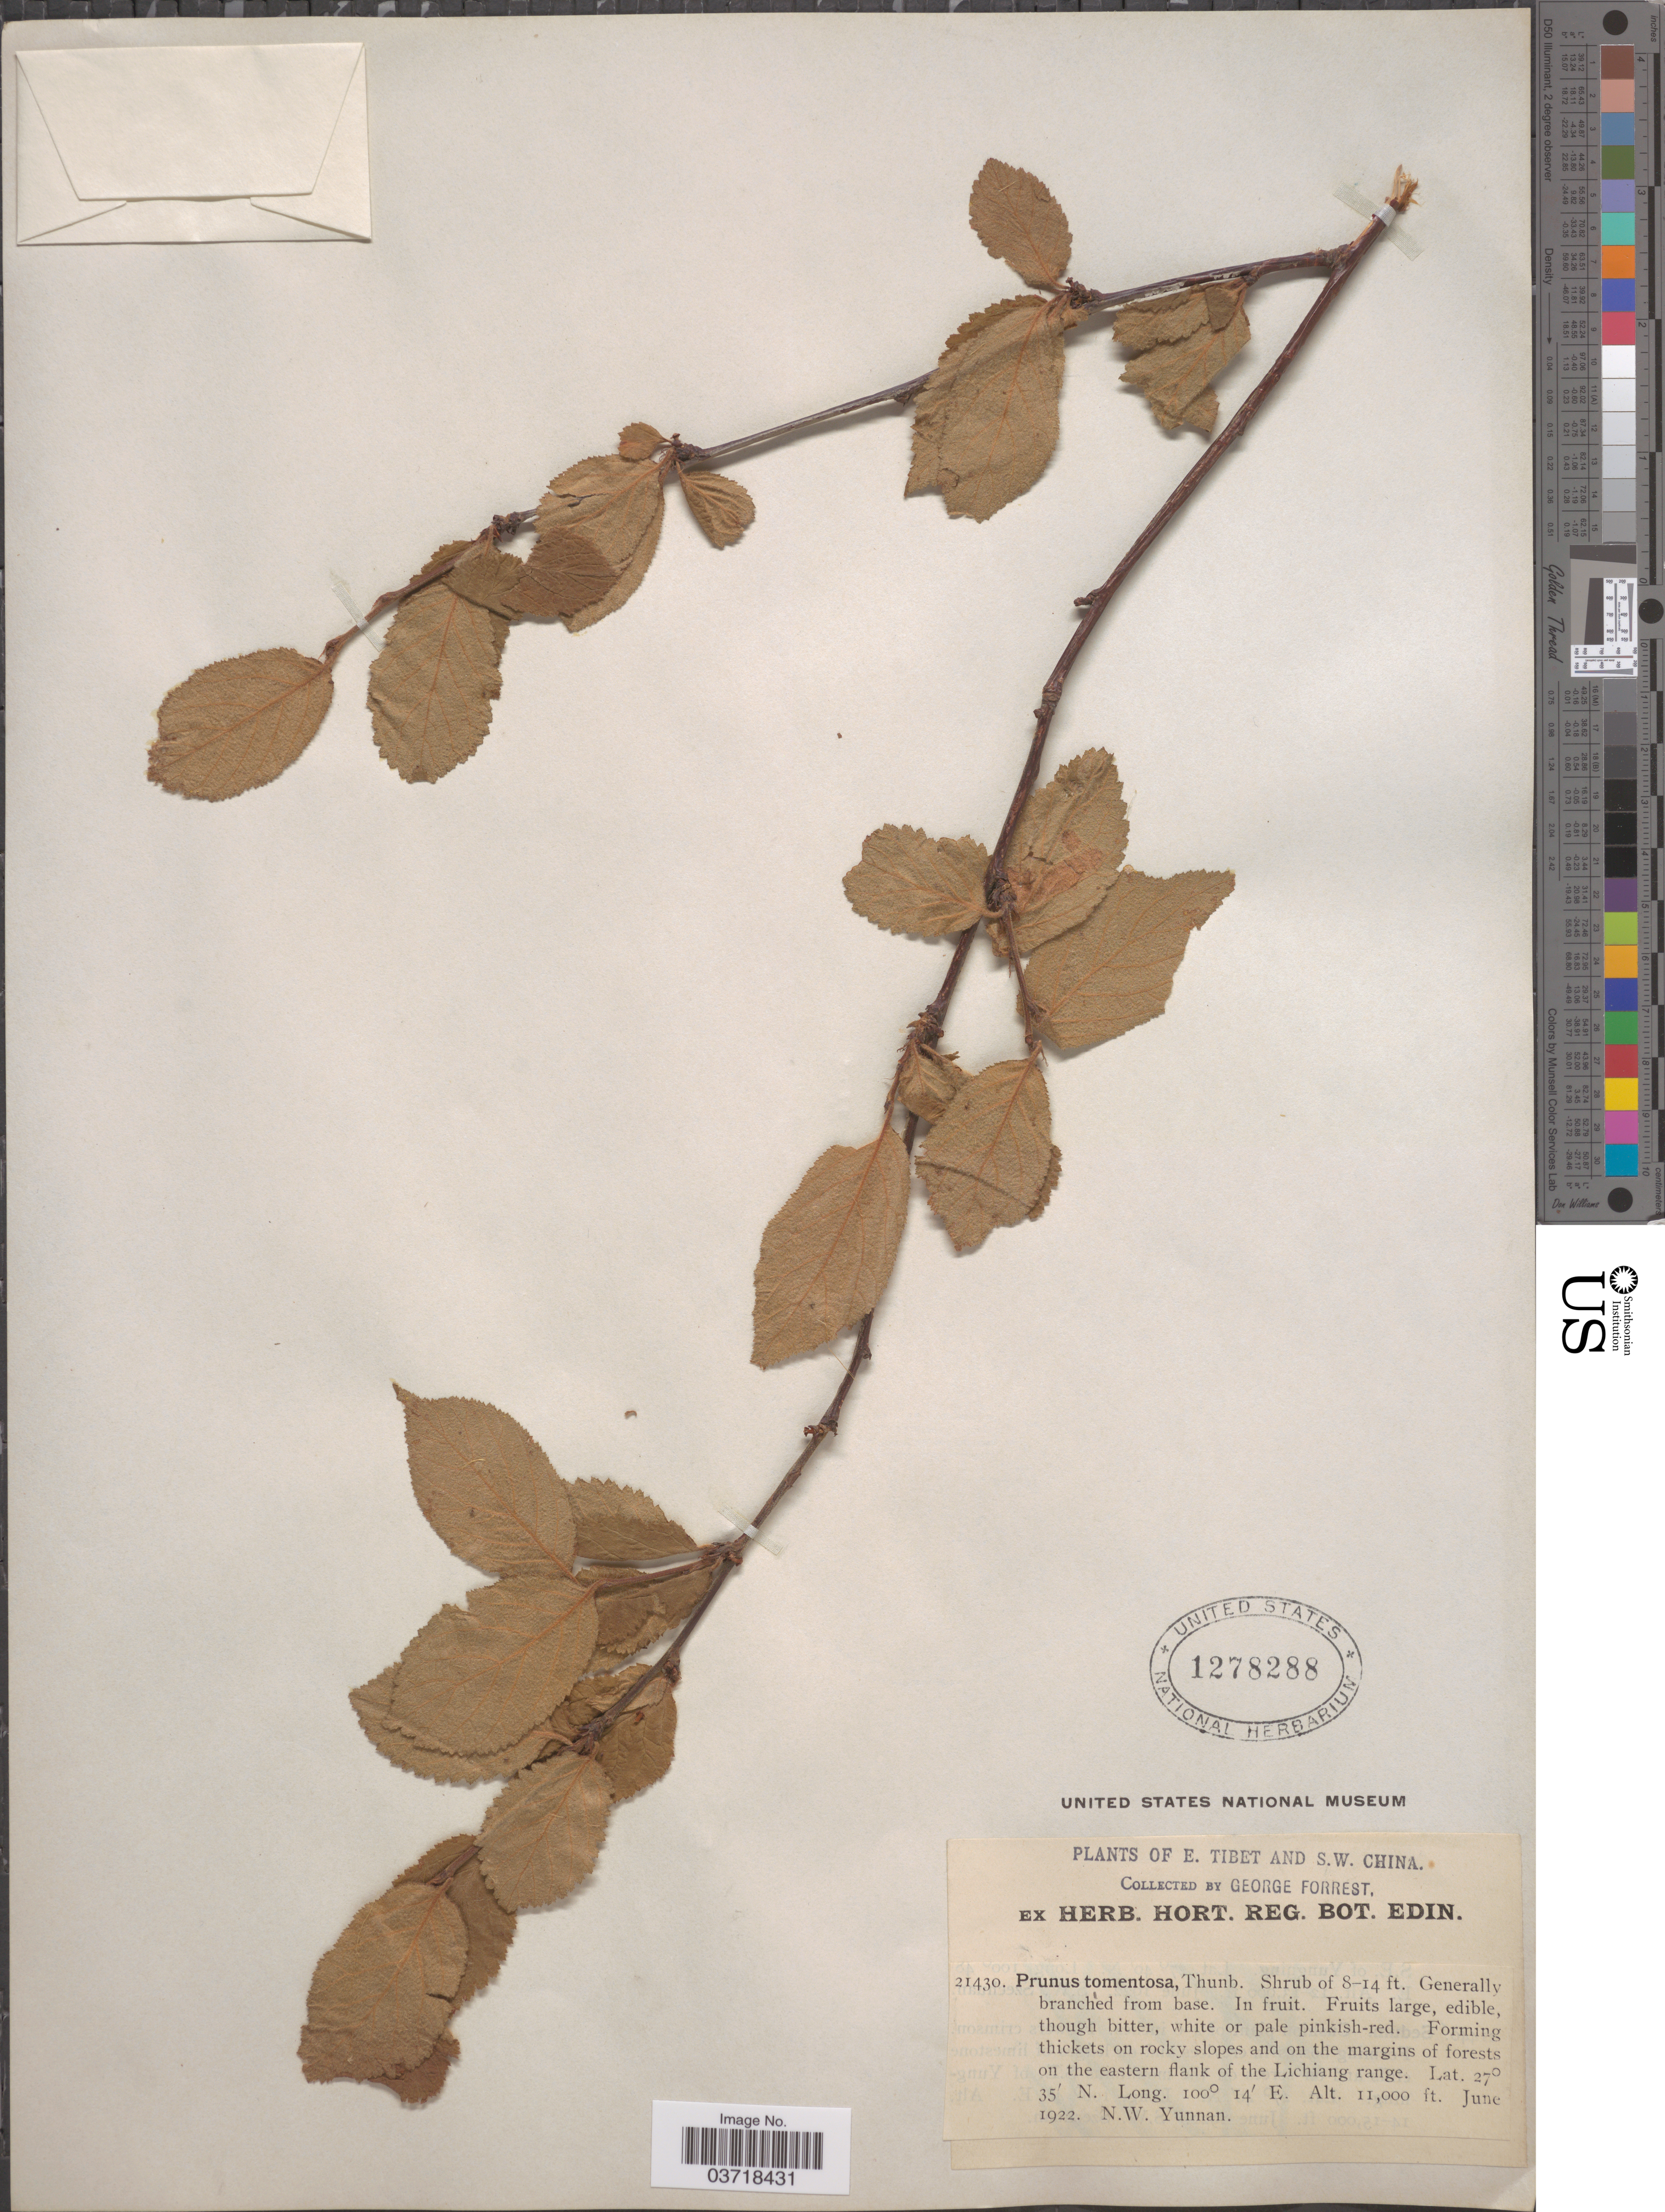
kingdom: Plantae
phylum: Tracheophyta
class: Magnoliopsida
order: Rosales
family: Rosaceae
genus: Prunus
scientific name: Prunus tomentosa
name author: Thunb.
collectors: G. Forrest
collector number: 21430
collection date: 1922-06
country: China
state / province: Yunnan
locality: S.W. China. On the margins of forests on the eastern flank of the Lichiang range. N.W. Yunnan.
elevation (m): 3353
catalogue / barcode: US 1278288